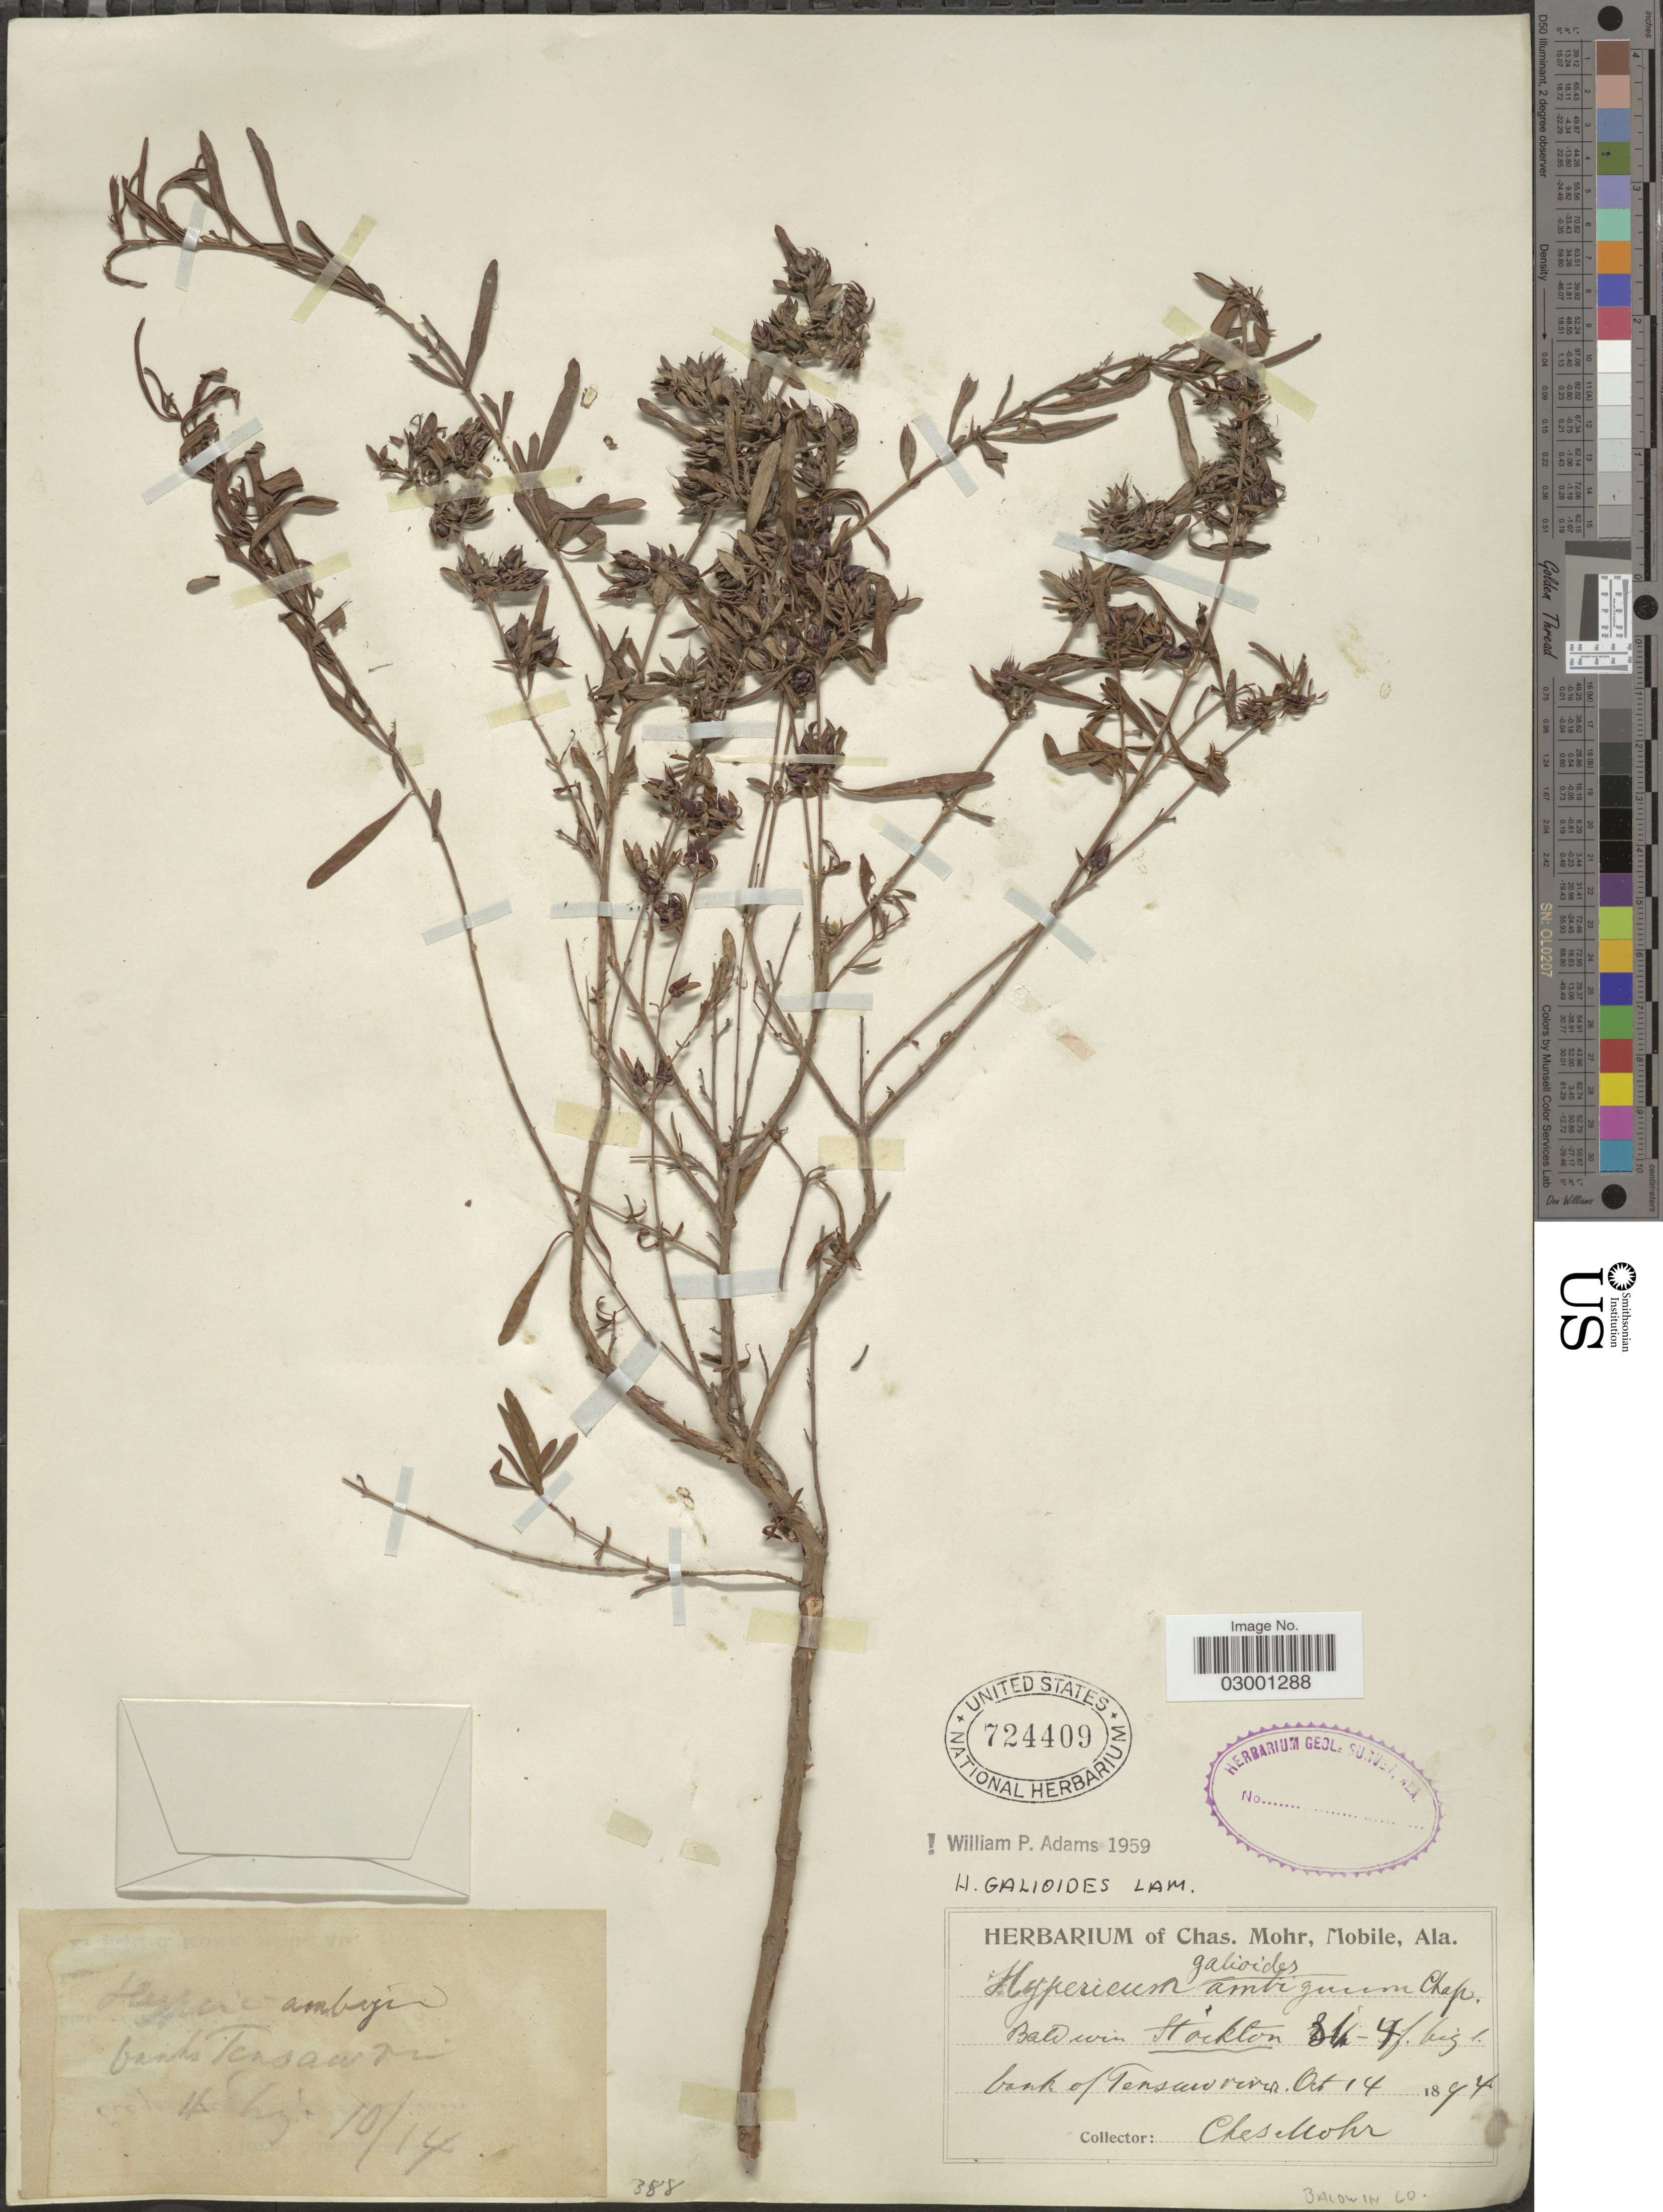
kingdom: Plantae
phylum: Tracheophyta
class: Magnoliopsida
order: Malpighiales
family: Hypericaceae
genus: Hypericum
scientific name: Hypericum galioides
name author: Lam.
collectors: Mohr, C. T. (herbarium)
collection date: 1894-10-14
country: United States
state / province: Alabama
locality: Baldwin Co. Baldwin Stockton, Bank of Tensaw river.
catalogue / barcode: US 724409